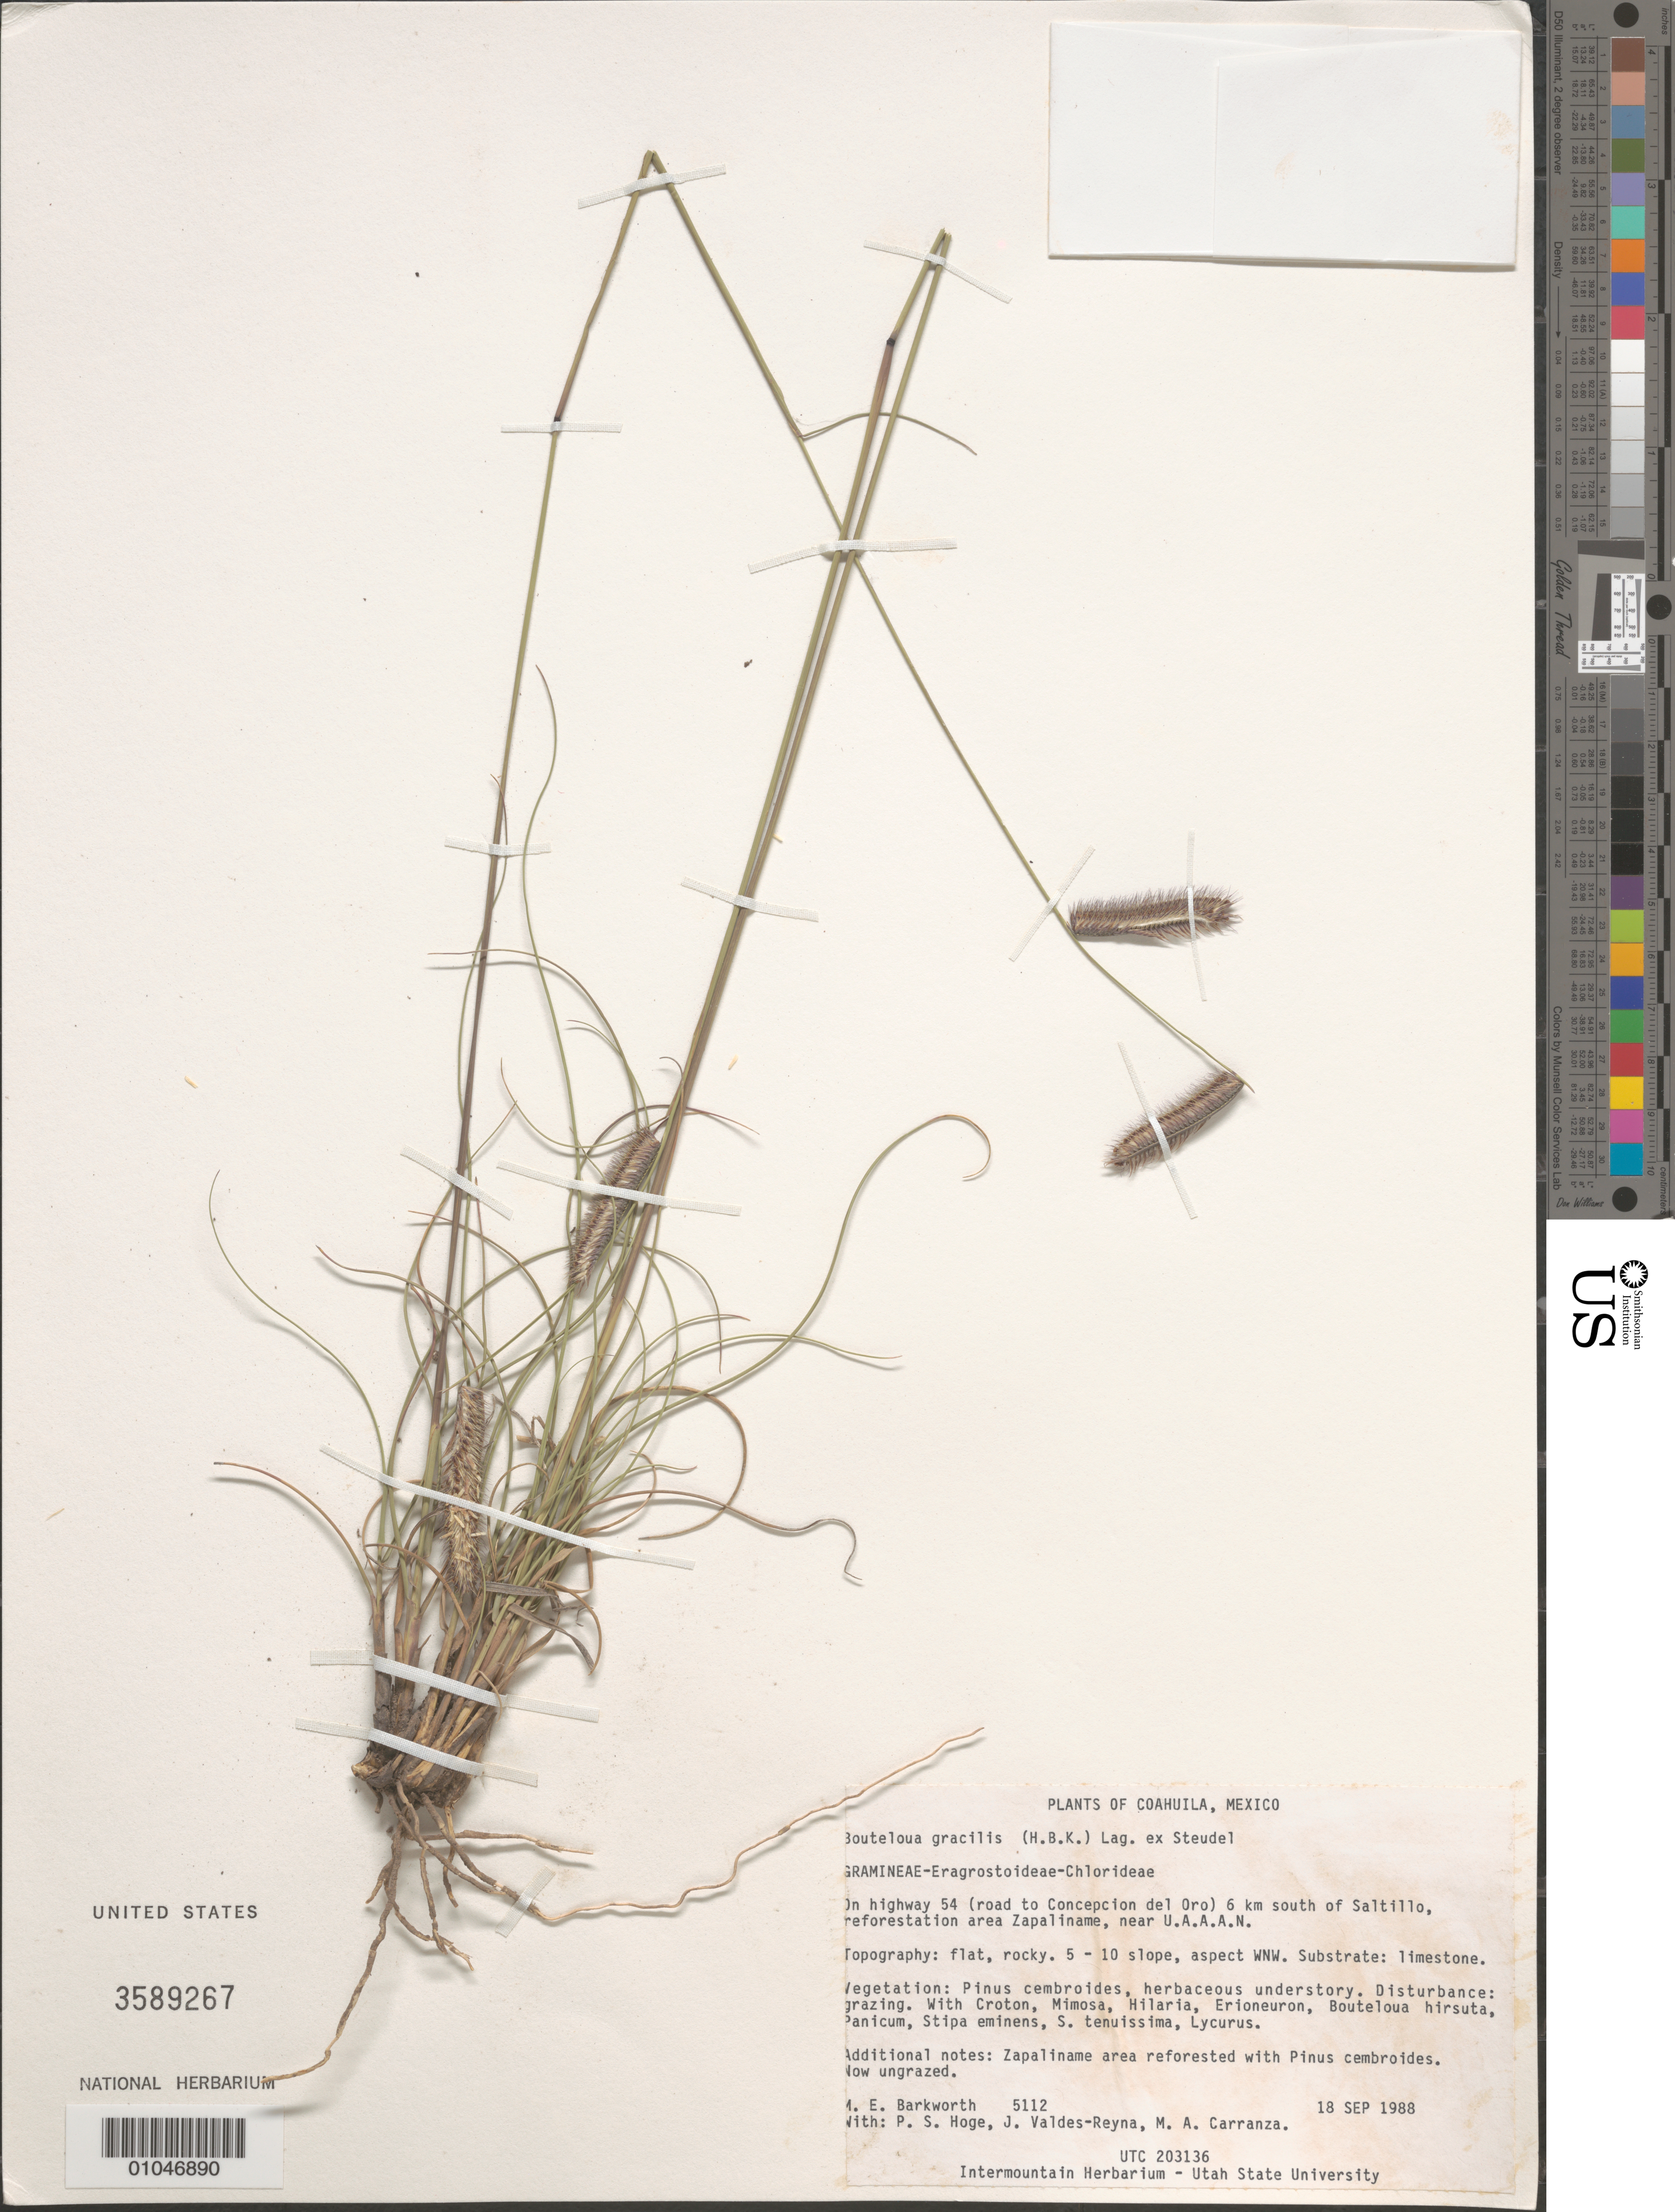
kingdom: Plantae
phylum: Tracheophyta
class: Liliopsida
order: Poales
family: Poaceae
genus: Bouteloua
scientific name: Bouteloua gracilis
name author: (Kunth) Lag. ex Griffiths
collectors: M. E. Barkworth, J. Valdés-Reyna, P. S. Hoge & M. A. Carranza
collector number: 5112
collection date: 1988-09-18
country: Mexico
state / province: Coahuila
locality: On highway 54 (road to Concepcion del Oro), 6 km S of Saltillo, reforestation area Zapaliname, near U.A.A.A.N.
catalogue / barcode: US 3589267